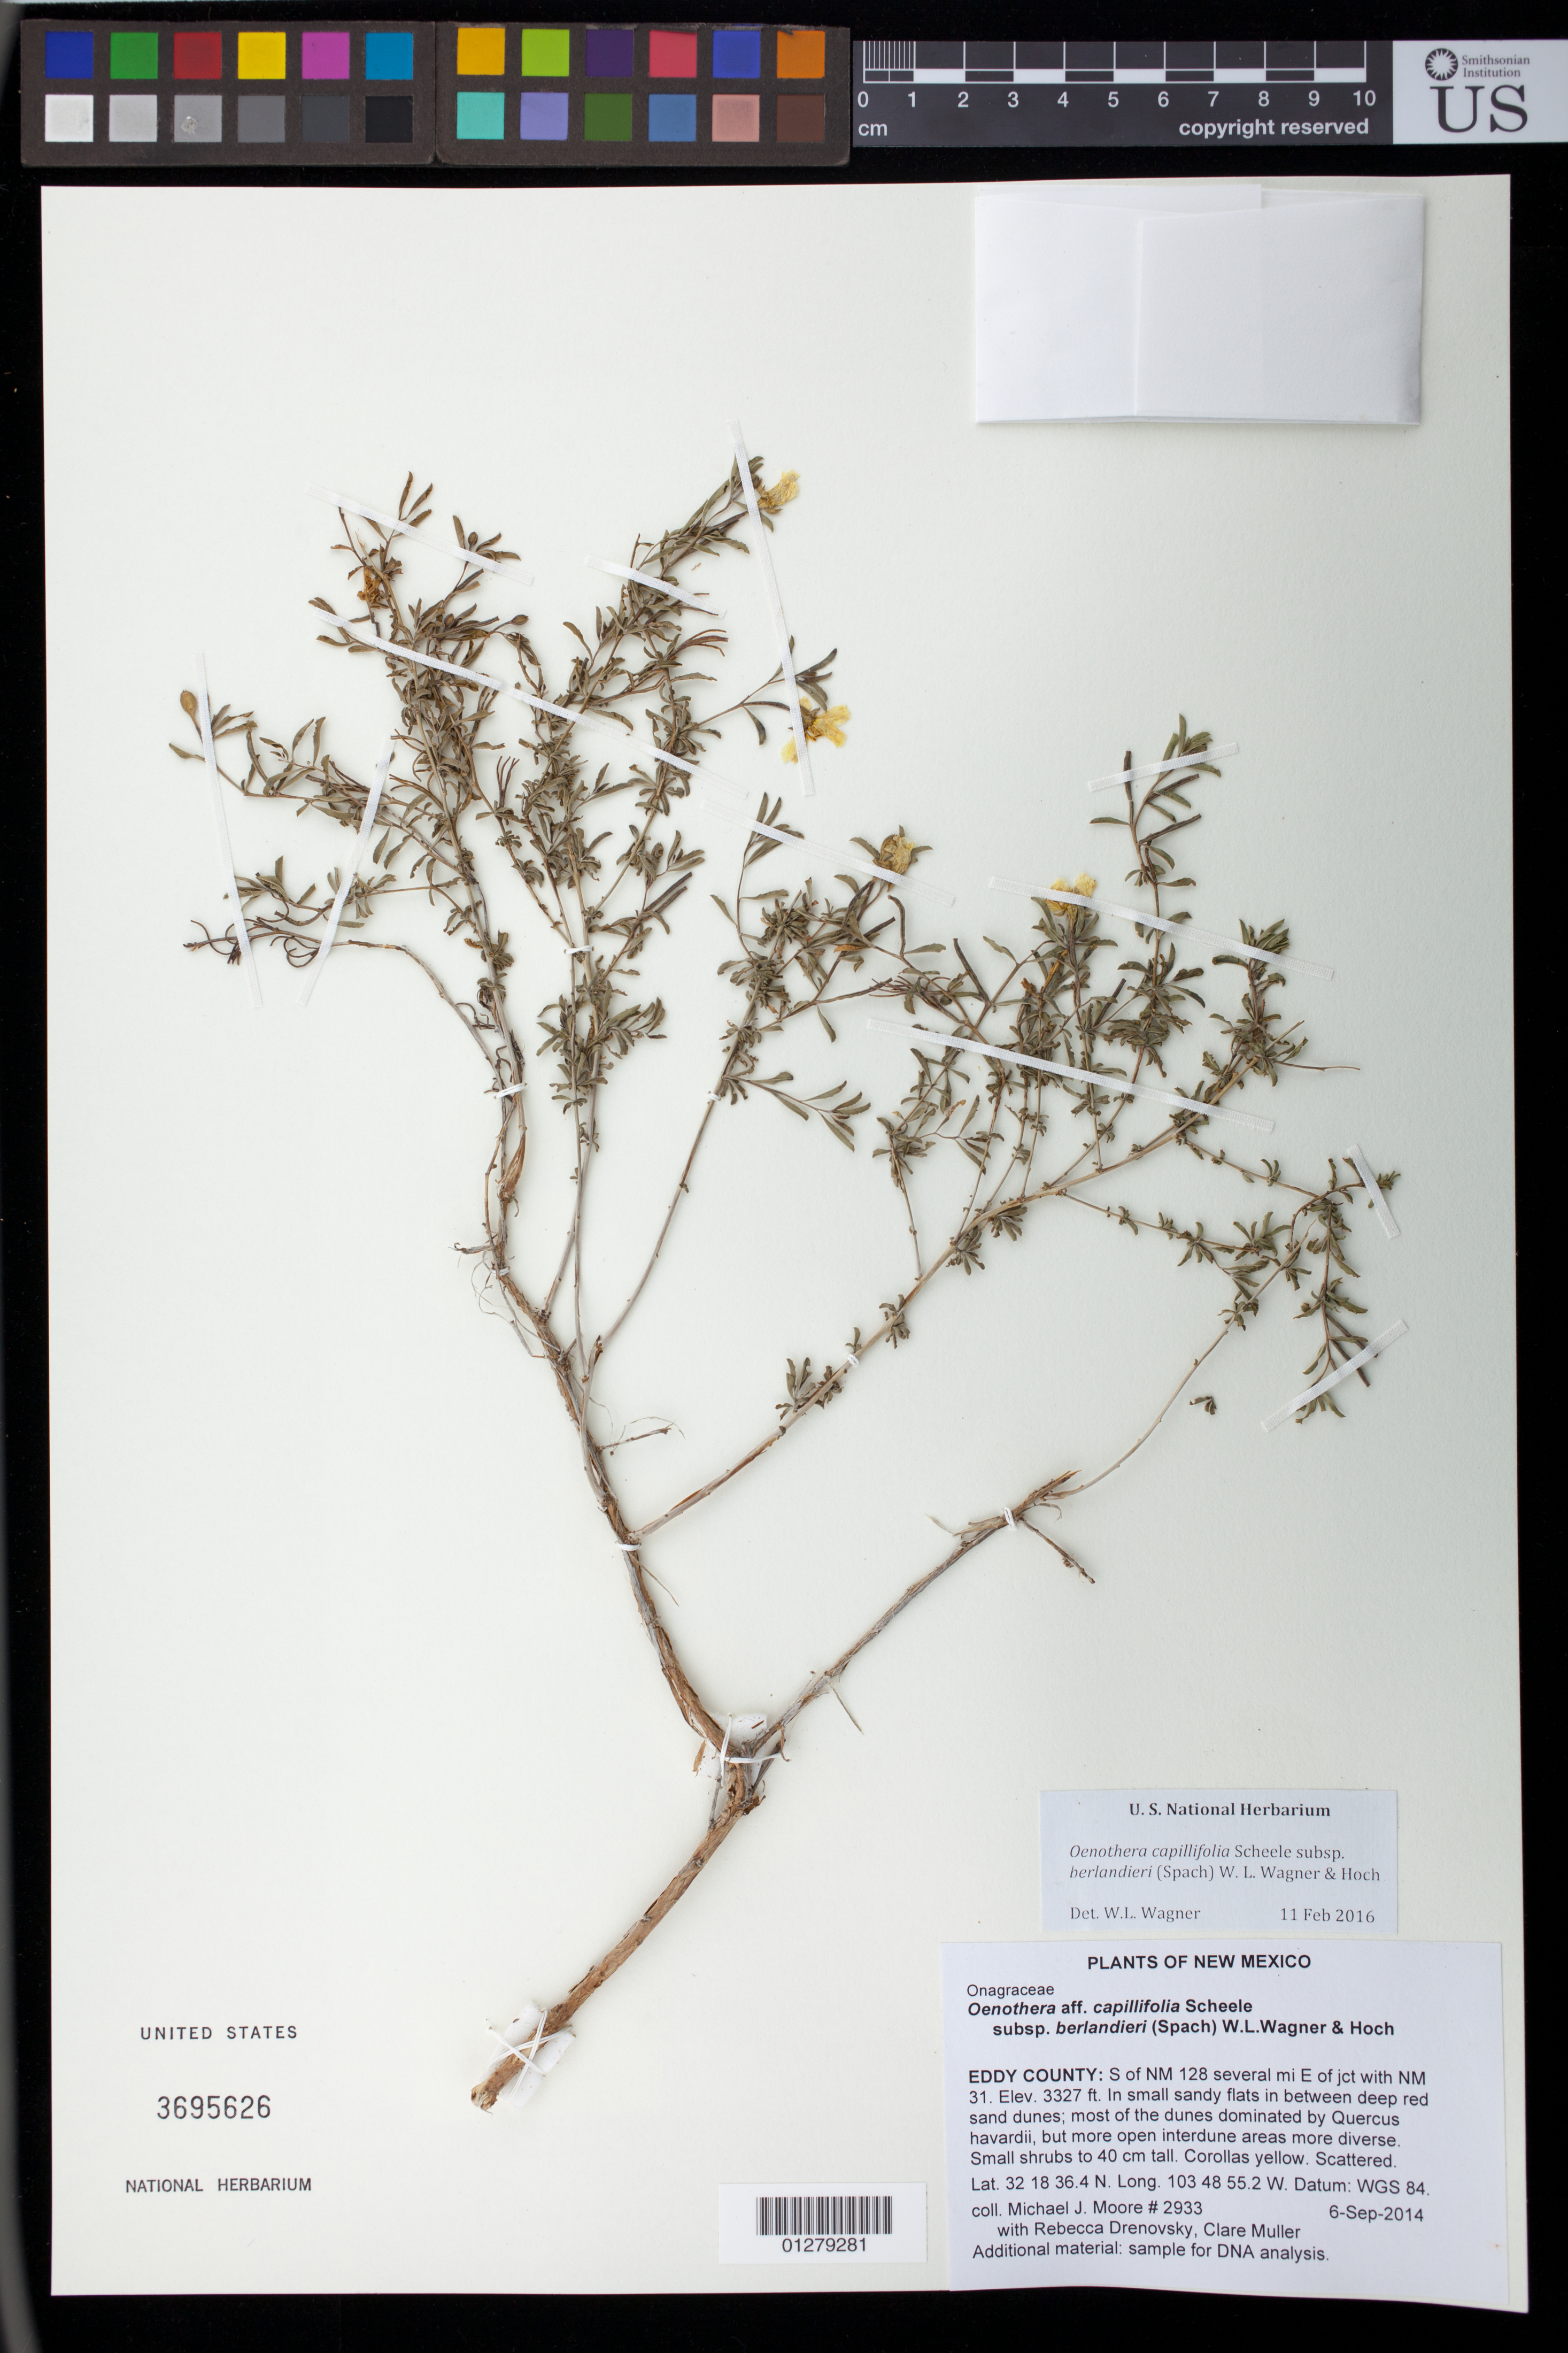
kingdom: Plantae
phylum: Tracheophyta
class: Magnoliopsida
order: Myrtales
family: Onagraceae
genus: Oenothera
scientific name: Oenothera capillifolia subsp. berlandieri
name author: (Spach) W.L. Wagner & Hoch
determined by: Wagner, W. L., (BOT), Smithsonian Institution - National Museum of Natural History (UNITED STATES)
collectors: M. J. Moore, R. Drenovsky & C. Muller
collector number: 2933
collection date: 2014-09-06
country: United States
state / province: New Mexico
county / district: Eddy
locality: S of NM 128 several mi E of jct with NM 31.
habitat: In small sandy flats in between deep red sand dunes; most of the dunes dominated by Quercus havardii, but more open interdune areas more diverse.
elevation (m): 1014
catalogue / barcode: US 3695626